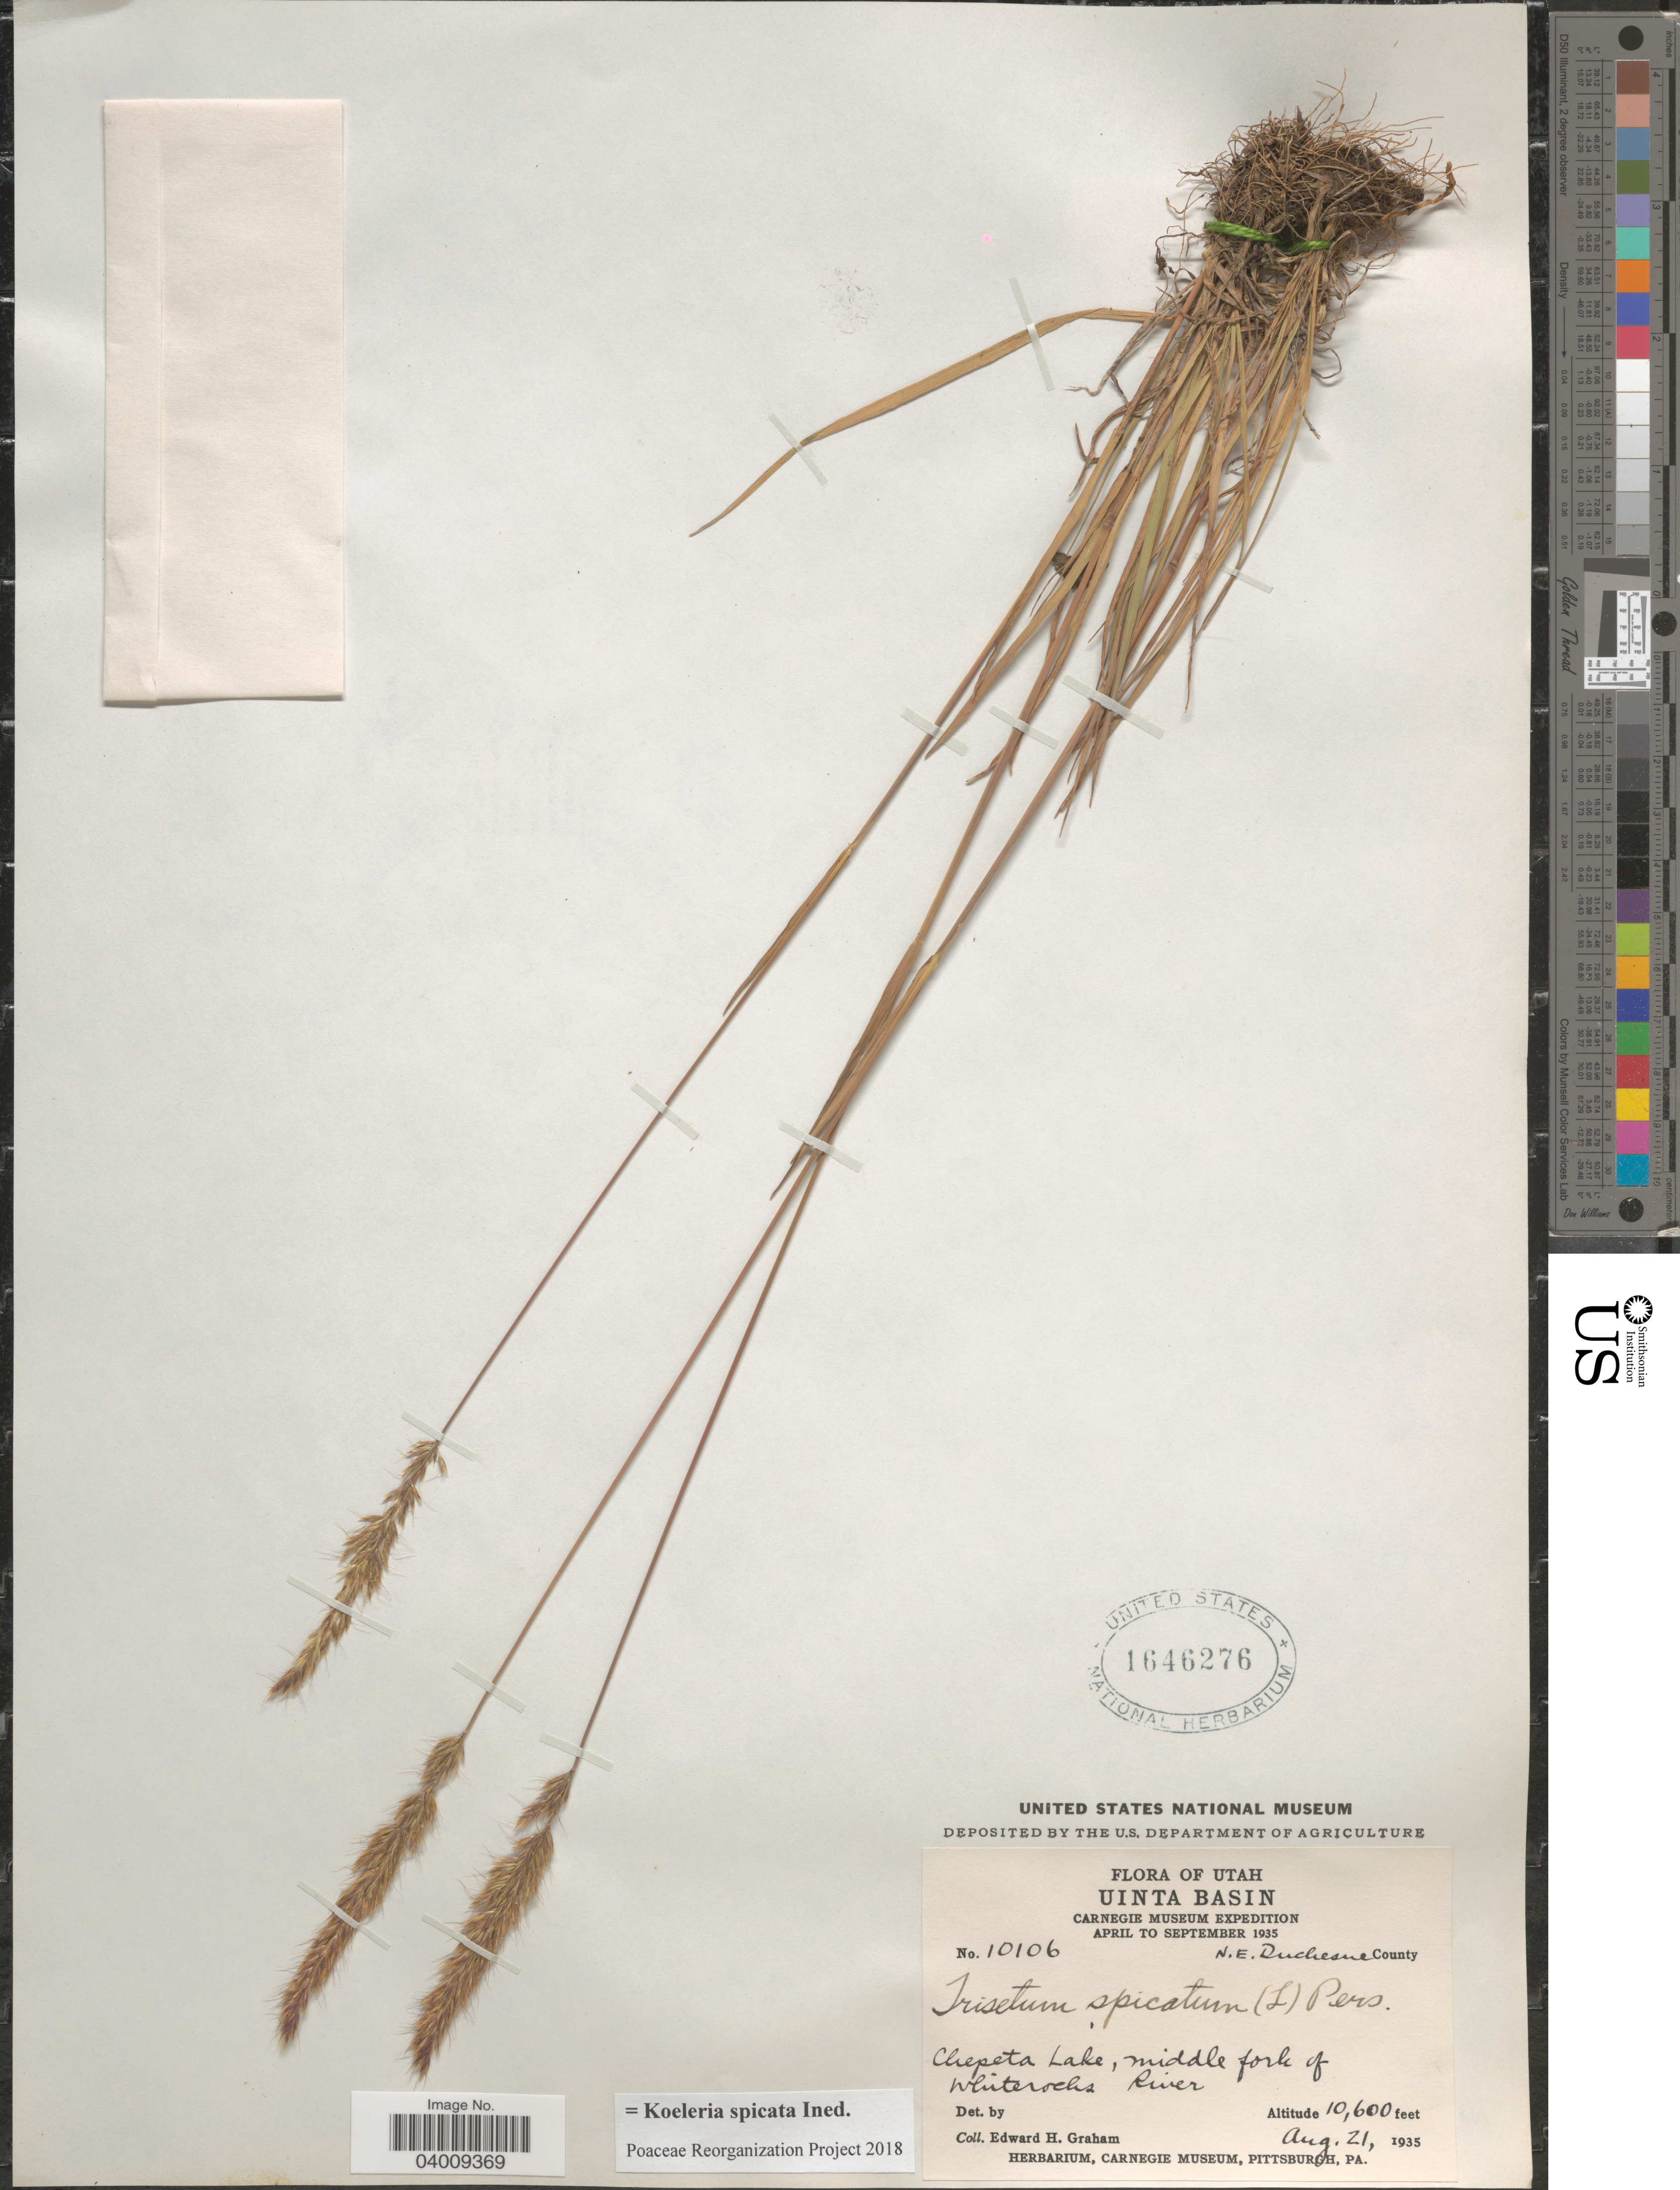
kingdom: Plantae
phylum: Tracheophyta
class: Liliopsida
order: Poales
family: Poaceae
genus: Koeleria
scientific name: Koeleria spicata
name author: (L.) Barberá et al.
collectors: E. H. Graham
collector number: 10106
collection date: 1935-08-21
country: United States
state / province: Utah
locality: Uinta Basin. N.E. Duchesne County. Chepeta Lake, middle fork of Whiterocks River.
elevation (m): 3231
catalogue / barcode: US 1646276